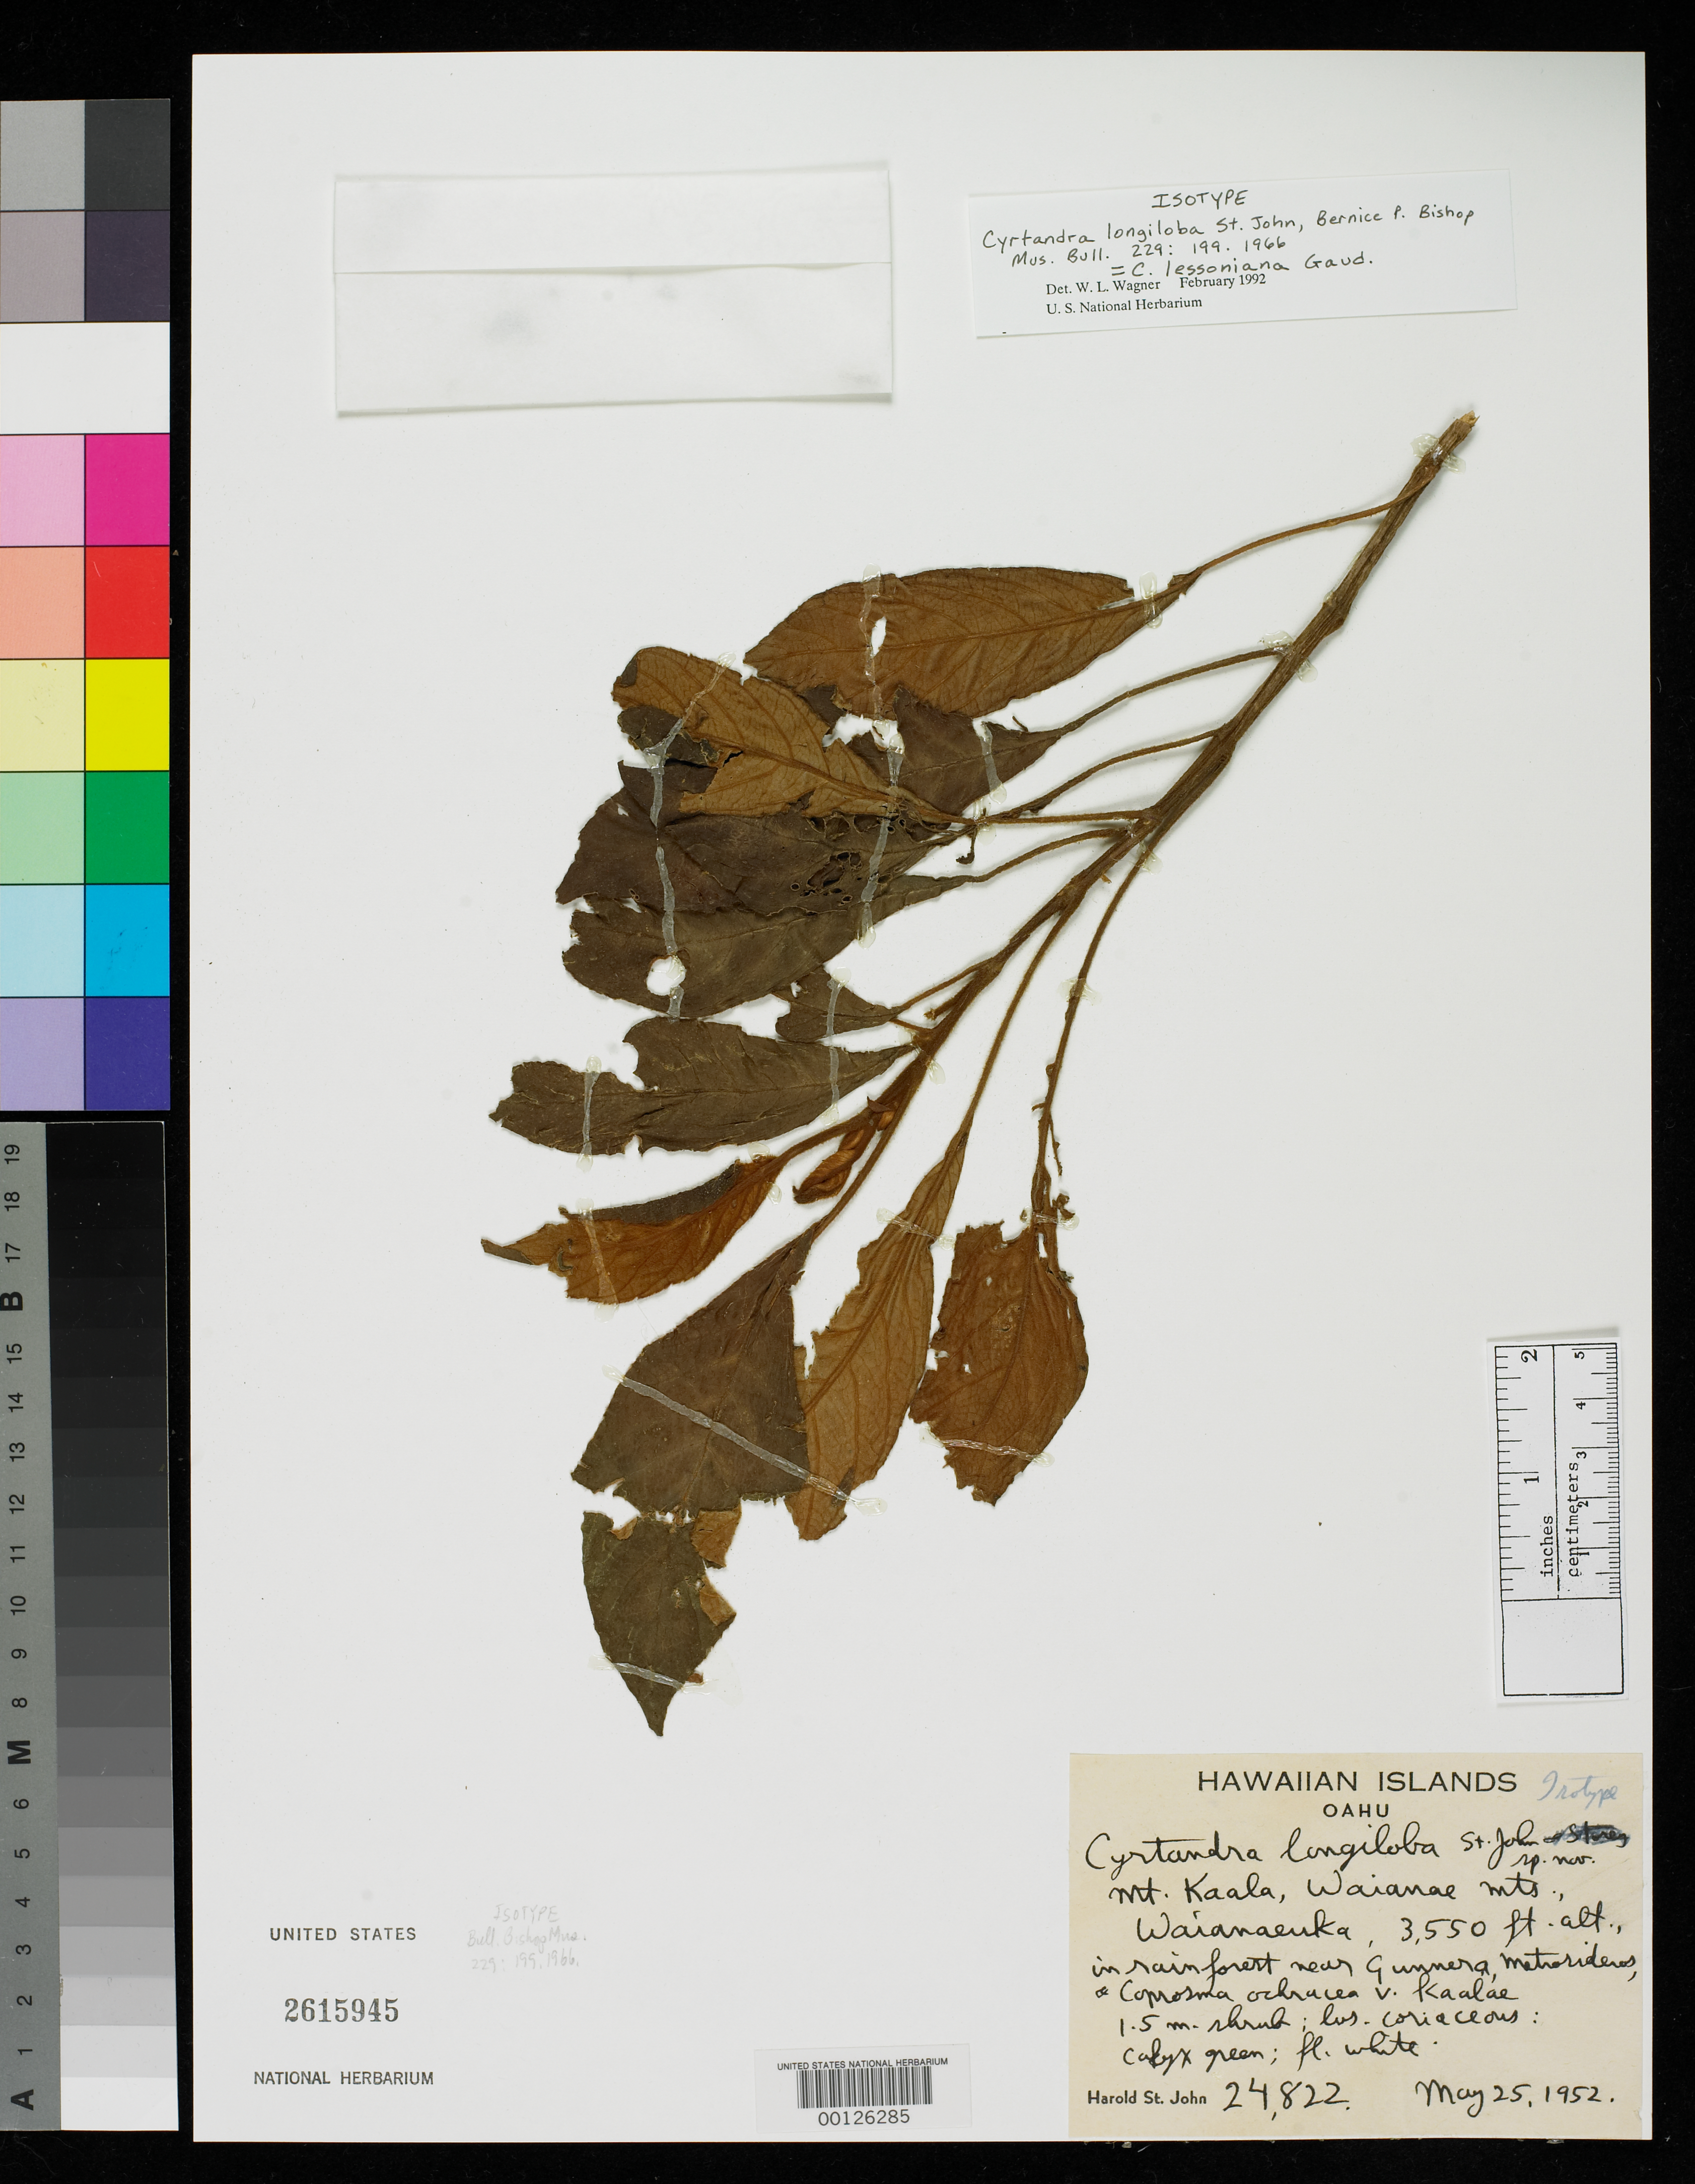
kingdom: Plantae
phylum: Tracheophyta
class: Magnoliopsida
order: Lamiales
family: Gesneriaceae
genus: Cyrtandra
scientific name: Cyrtandra longiloba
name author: H. St. John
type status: Isotype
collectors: H. St. John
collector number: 24822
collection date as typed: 25 May 1952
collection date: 1952-05-25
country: United States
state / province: Hawaii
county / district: Honolulu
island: Oahu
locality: Mt. Kaala, Waianae Mts., Waianaeuka.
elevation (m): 1082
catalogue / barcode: US 2615945